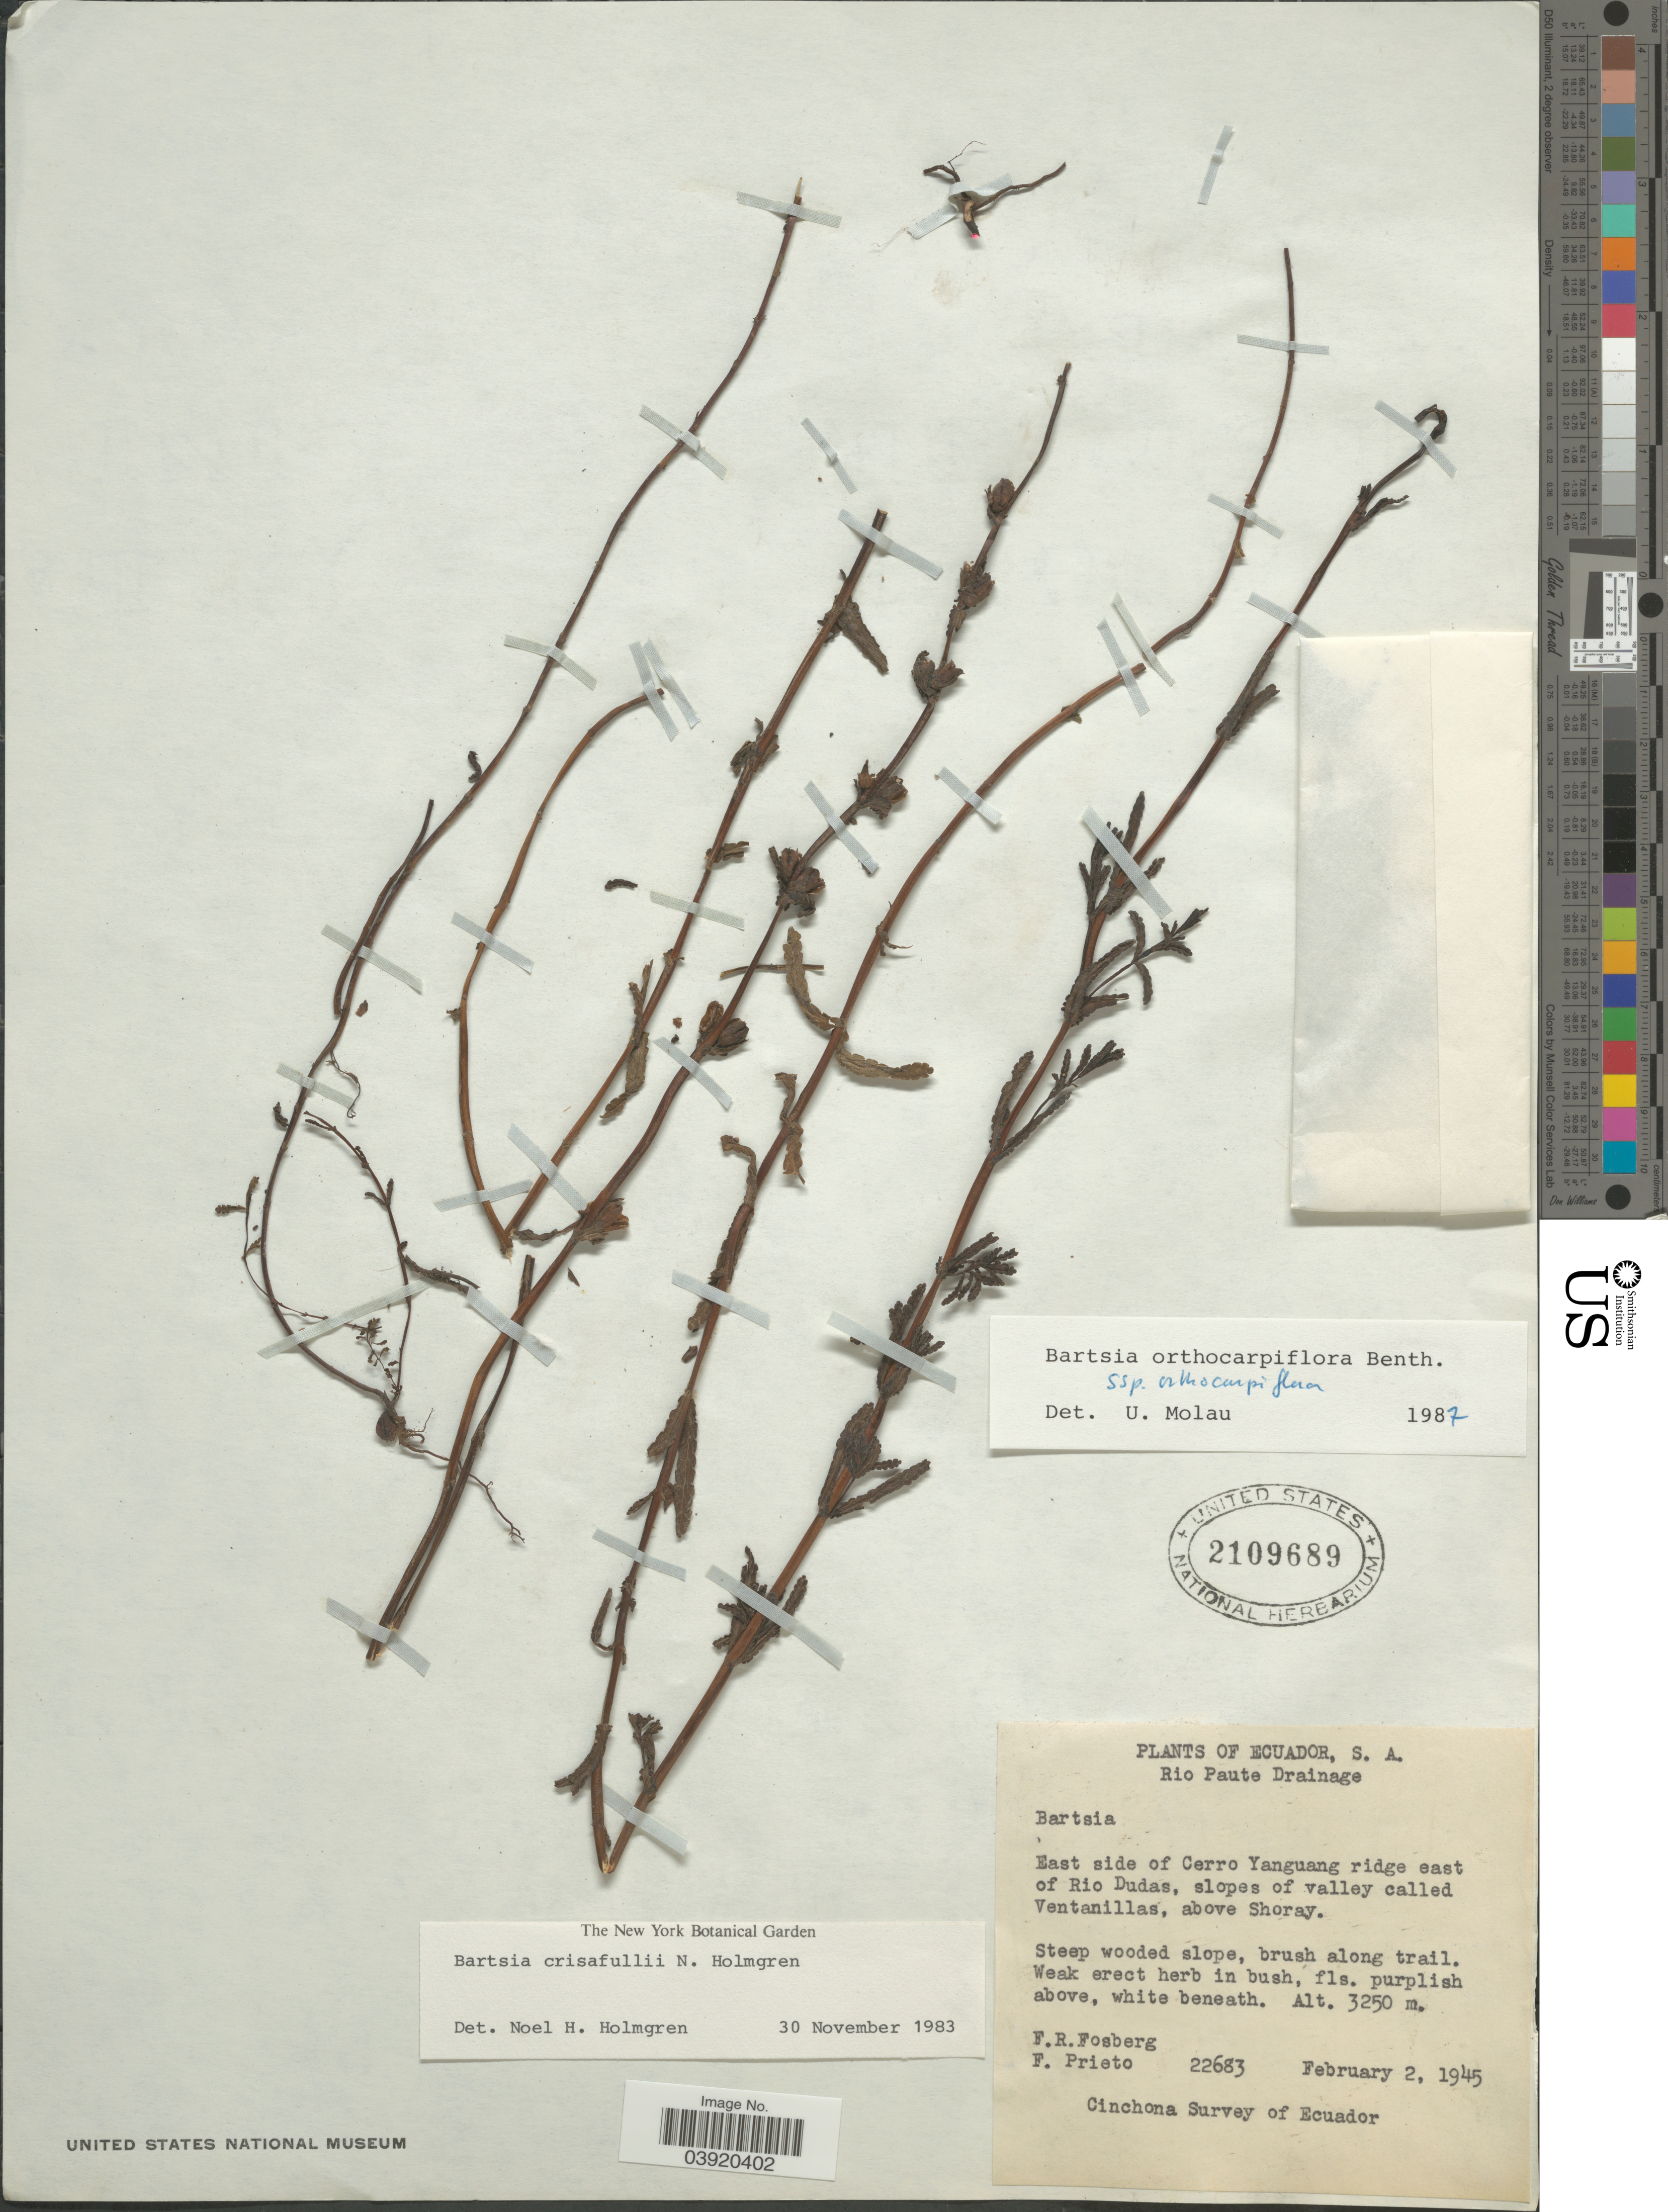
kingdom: Plantae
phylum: Tracheophyta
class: Magnoliopsida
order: Lamiales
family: Orobanchaceae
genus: Bartsia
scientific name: Bartsia orthocarpiflora subsp. orthocarpiflora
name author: Benth.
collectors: F. R. Fosberg & F. Prieto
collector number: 22683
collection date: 1945-02-02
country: Ecuador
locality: Rio Paute Drainage. East side of Cerro Yanguang ridge east of Rio Dudas, slopes of valley called Ventanillas, above Shoray.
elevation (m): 3250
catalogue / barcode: US 2109689